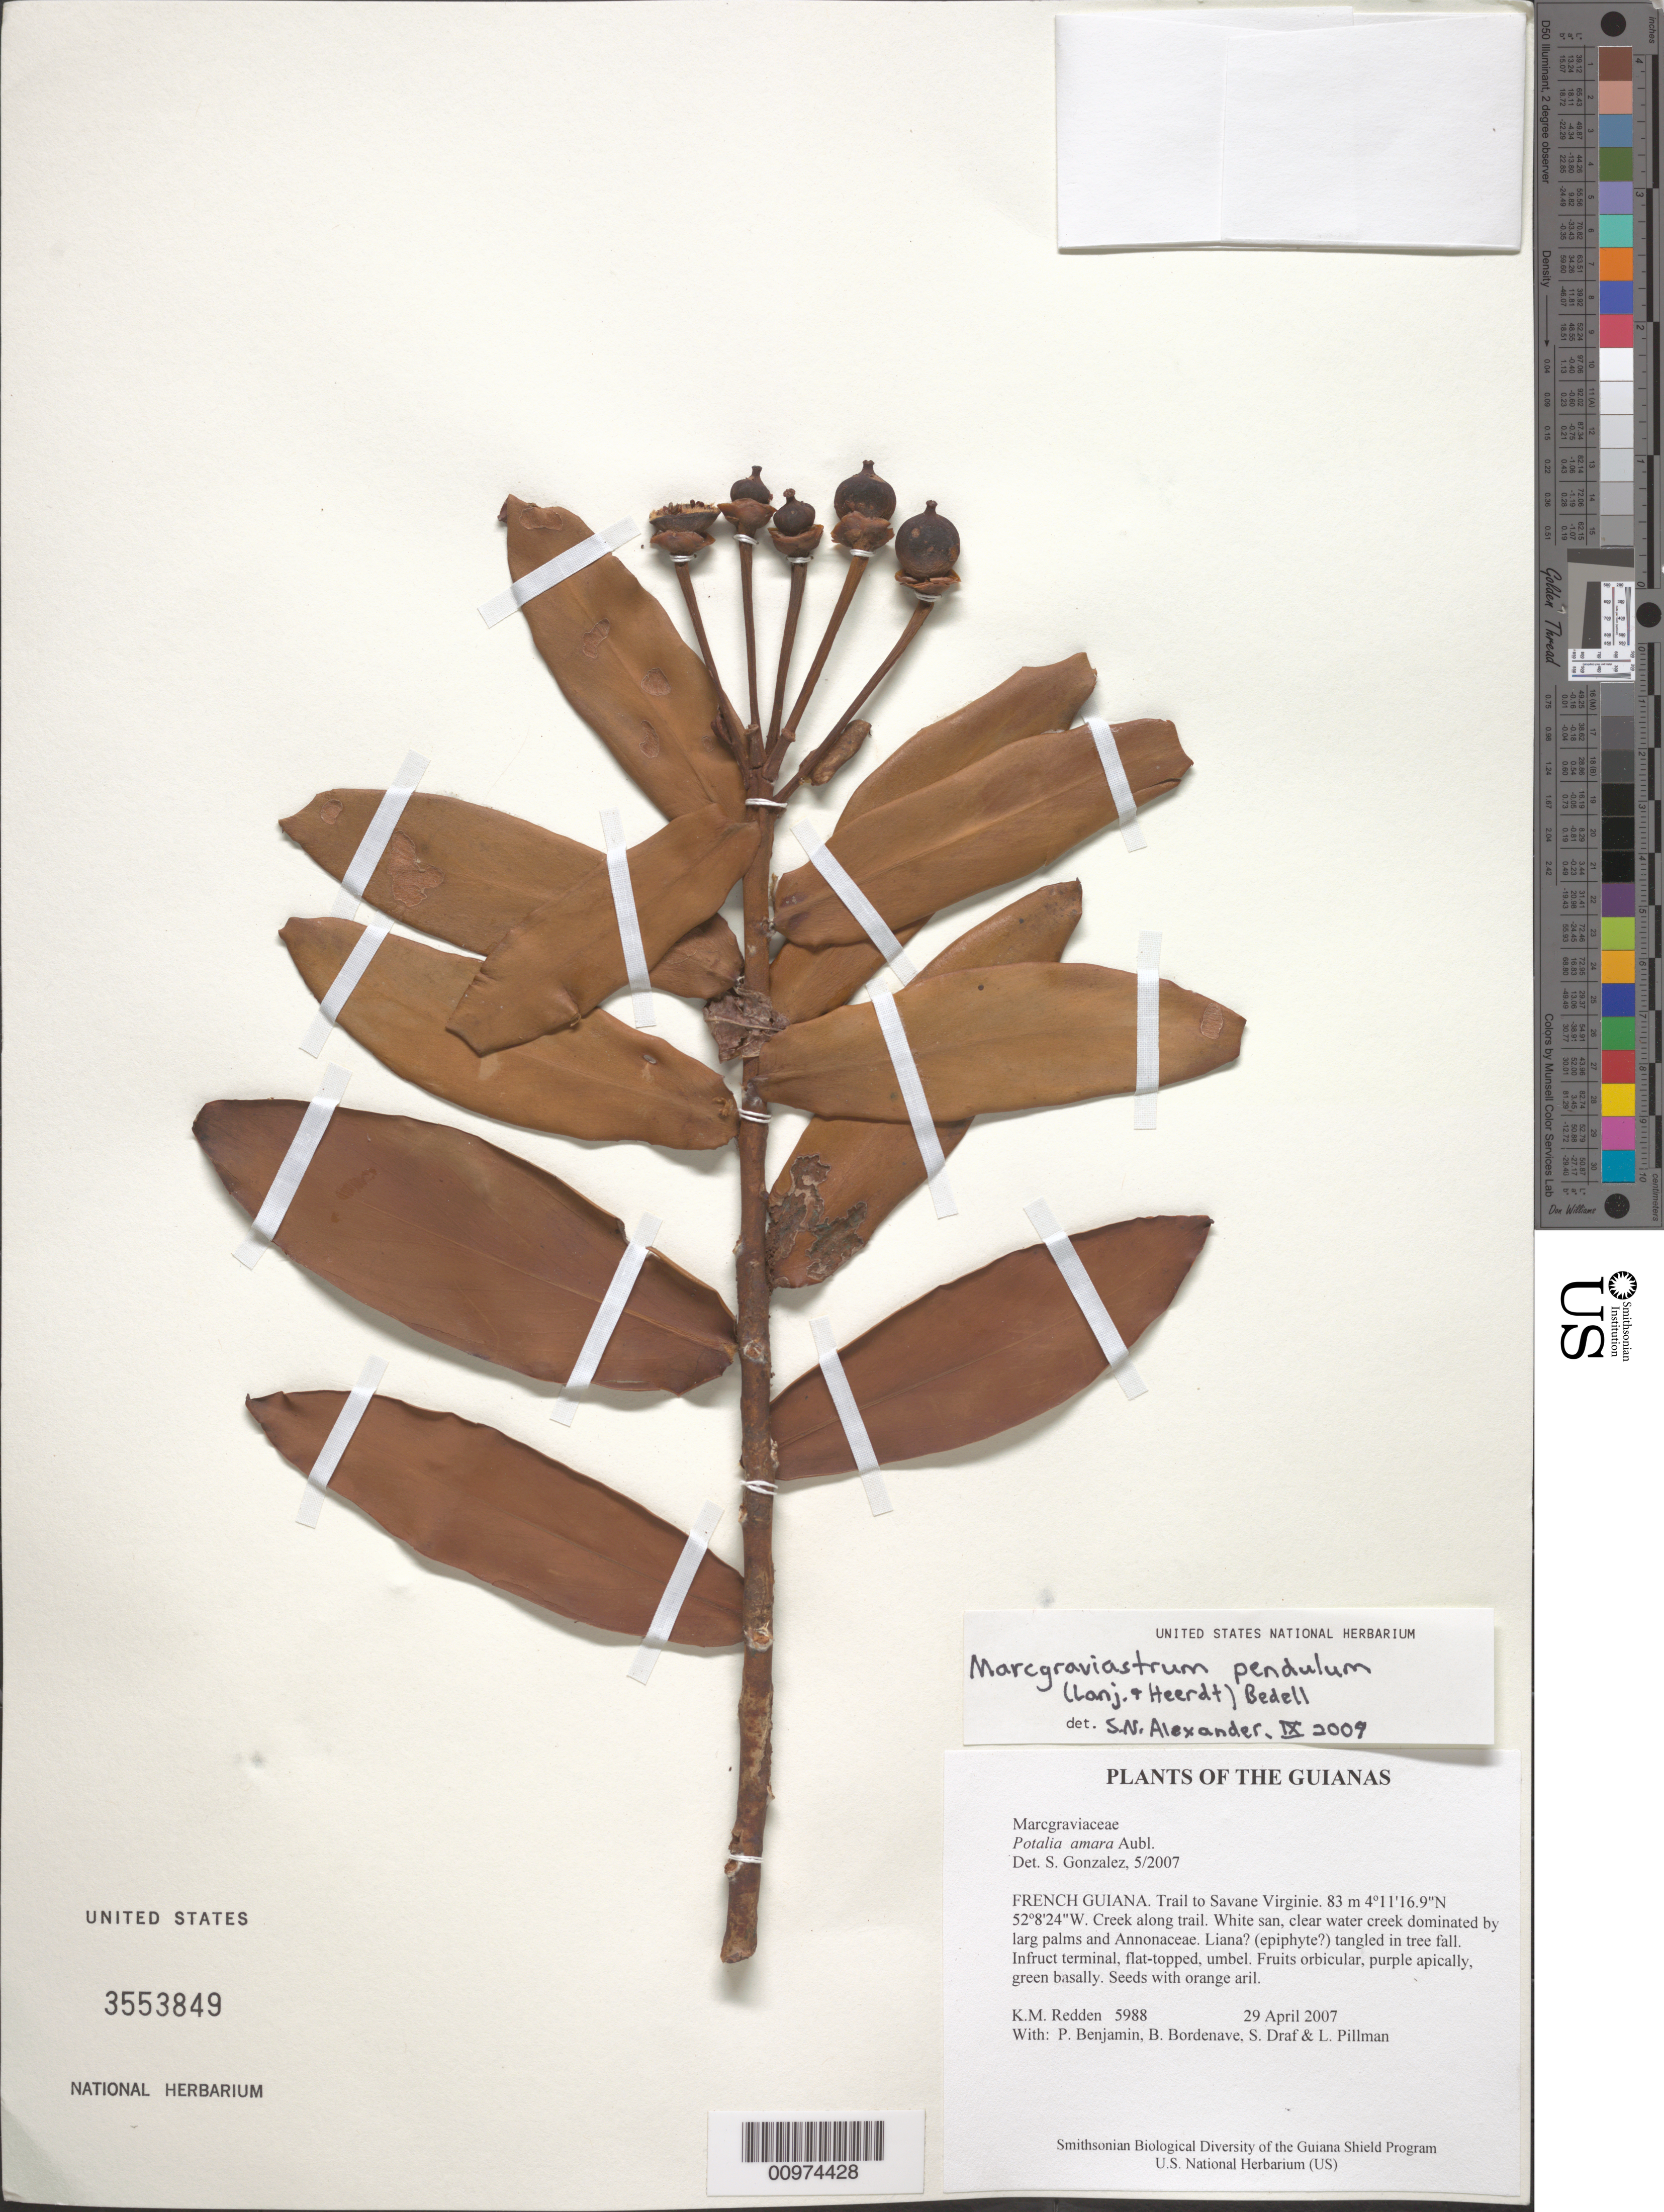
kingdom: Plantae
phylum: Tracheophyta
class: Magnoliopsida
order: Ericales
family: Marcgraviaceae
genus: Marcgraviastrum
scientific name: Marcgraviastrum pendulum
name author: (Lanj. & Heerdt) Bedell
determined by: Alexander, S. N.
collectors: K. M. Redden, P. Benjamin, B. Bordenave, S. Draf & L. Pillman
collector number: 5988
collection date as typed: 29 April 2007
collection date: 2007-04-29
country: French Guiana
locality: Trail to Savane Virginie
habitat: Creek along trail. White sand, clear water creek dominated by large palms and Annonaceae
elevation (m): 83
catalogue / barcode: US 3553849